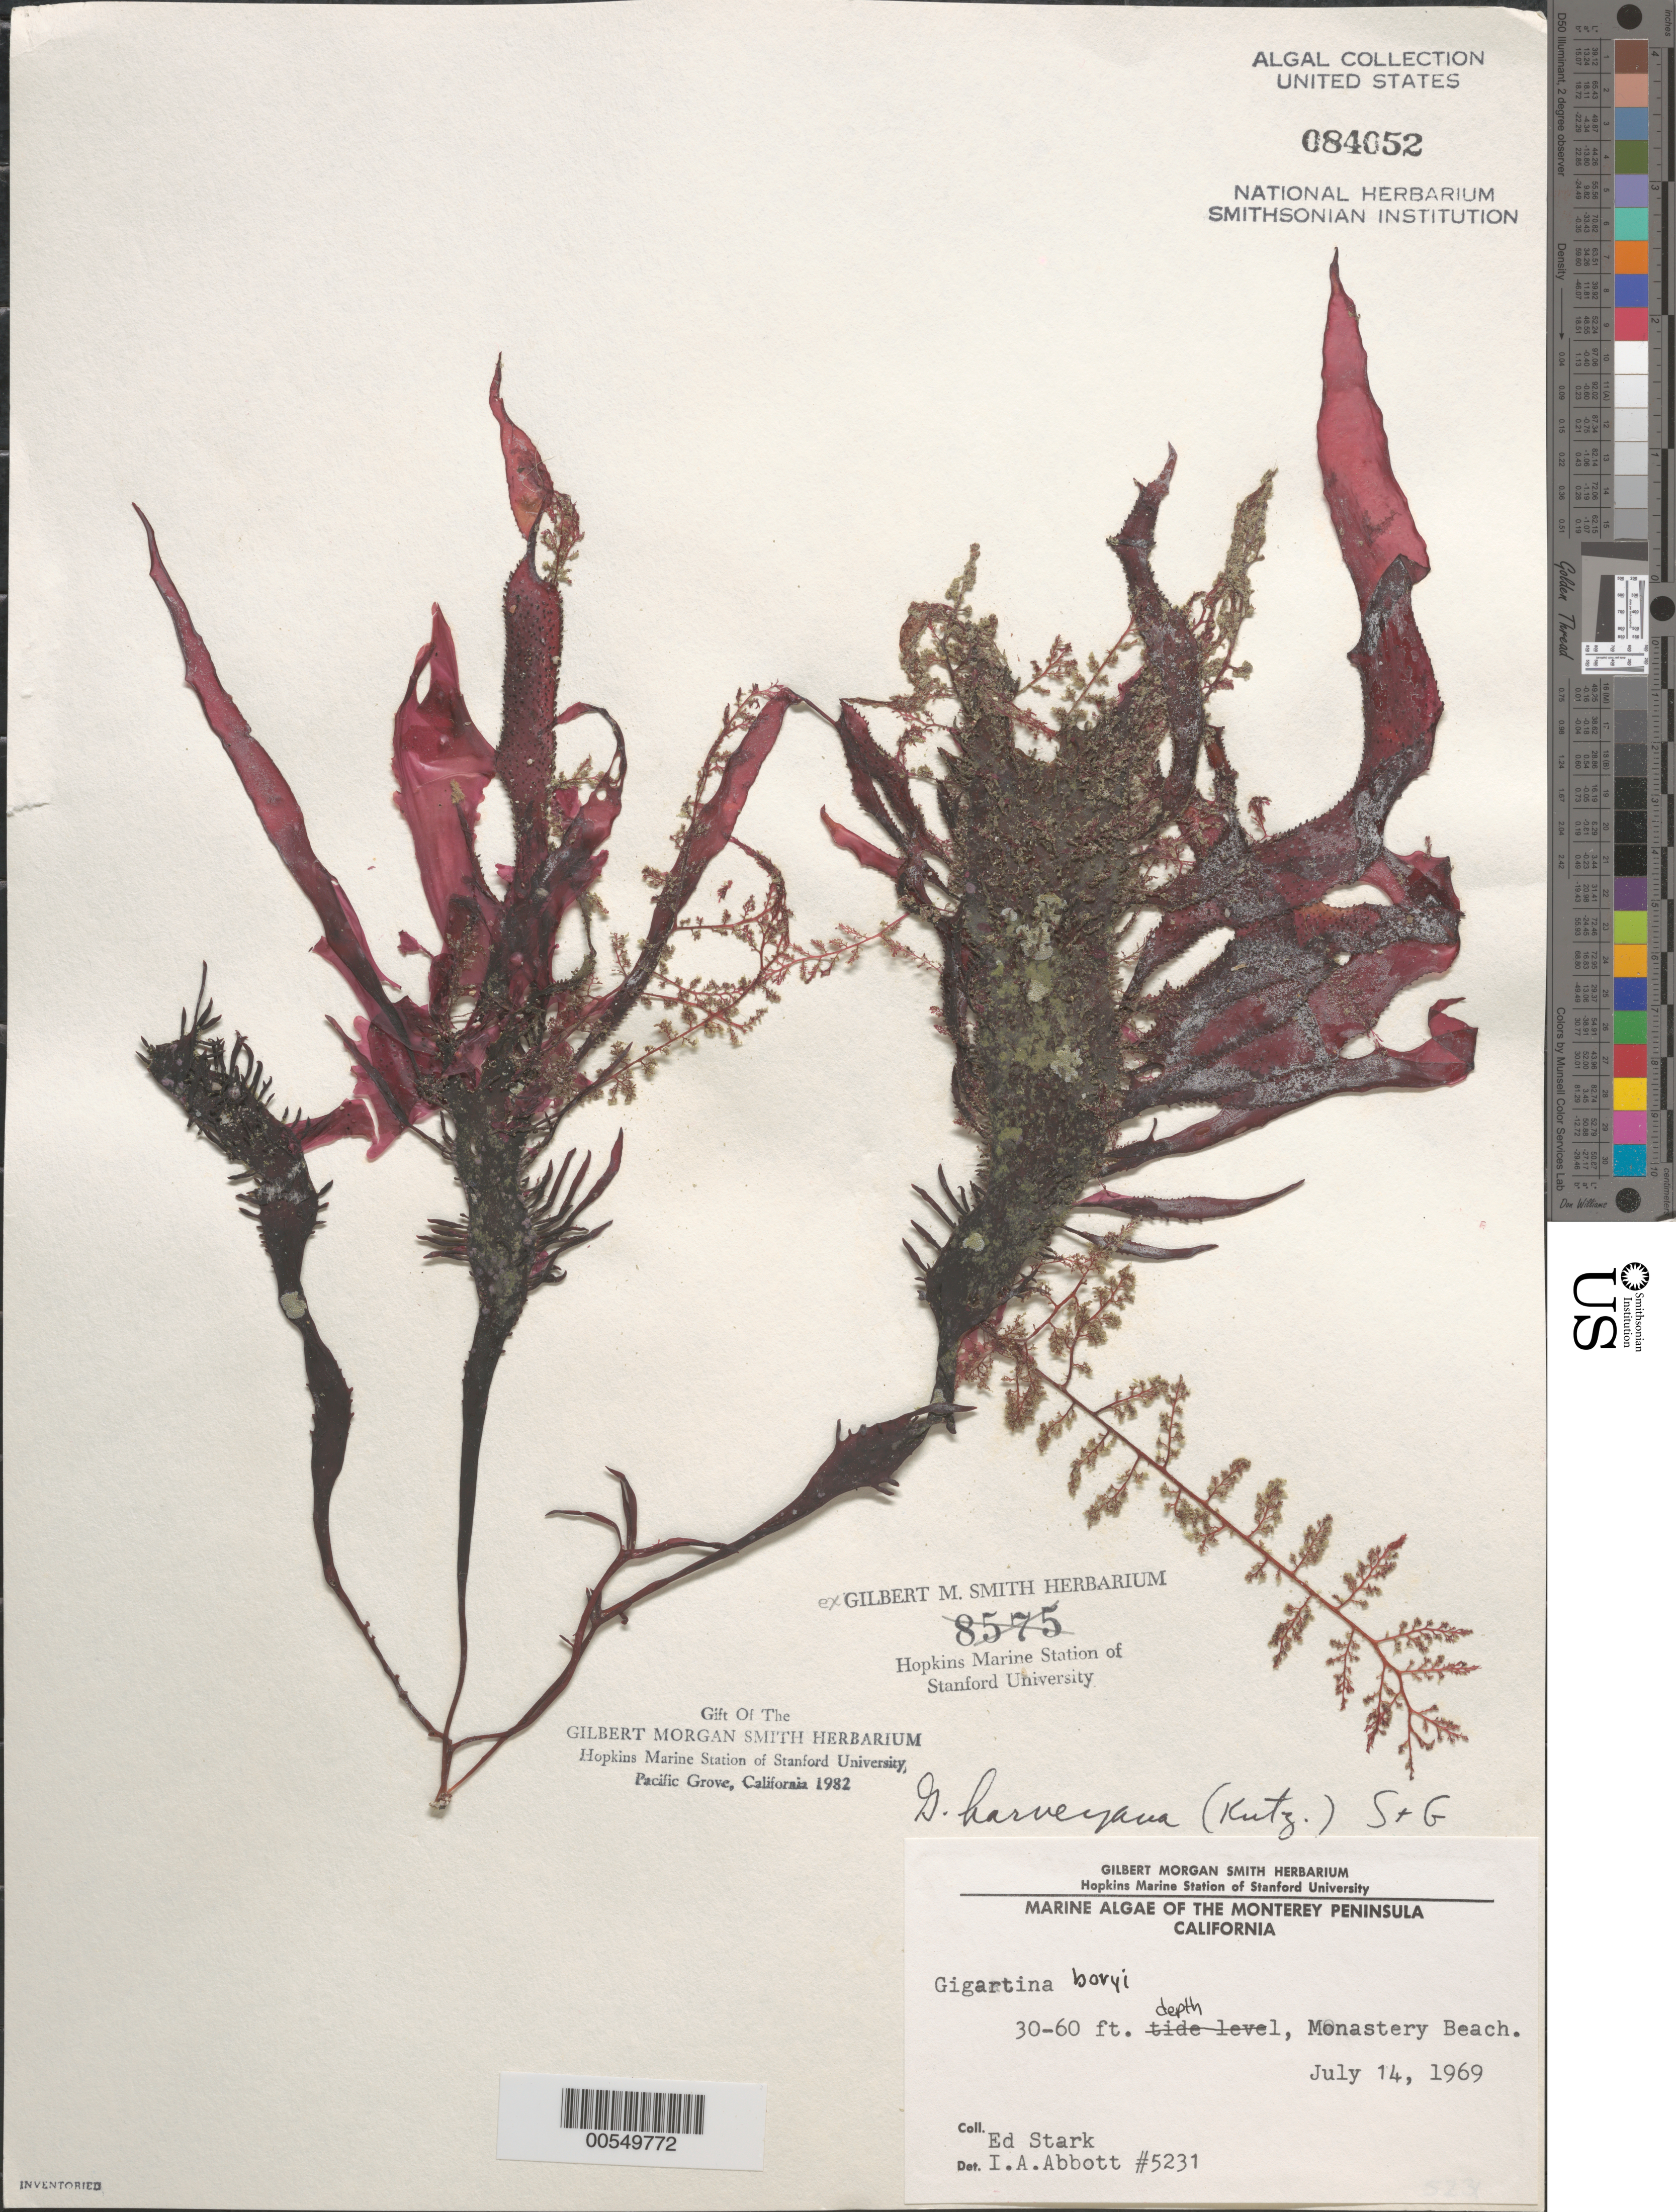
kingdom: Plantae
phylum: Rhodophyta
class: Florideophyceae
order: Gigartinales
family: Gigartinaceae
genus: Chondracanthus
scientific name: Chondracanthus harveyanus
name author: (Kütz.) Guiry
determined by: Algae name updating Project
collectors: E. Stark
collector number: IAA 5231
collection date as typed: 14 Jul 1969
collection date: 1969-07-14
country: United States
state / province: California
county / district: Monterey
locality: Monastery Beach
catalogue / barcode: US 84052